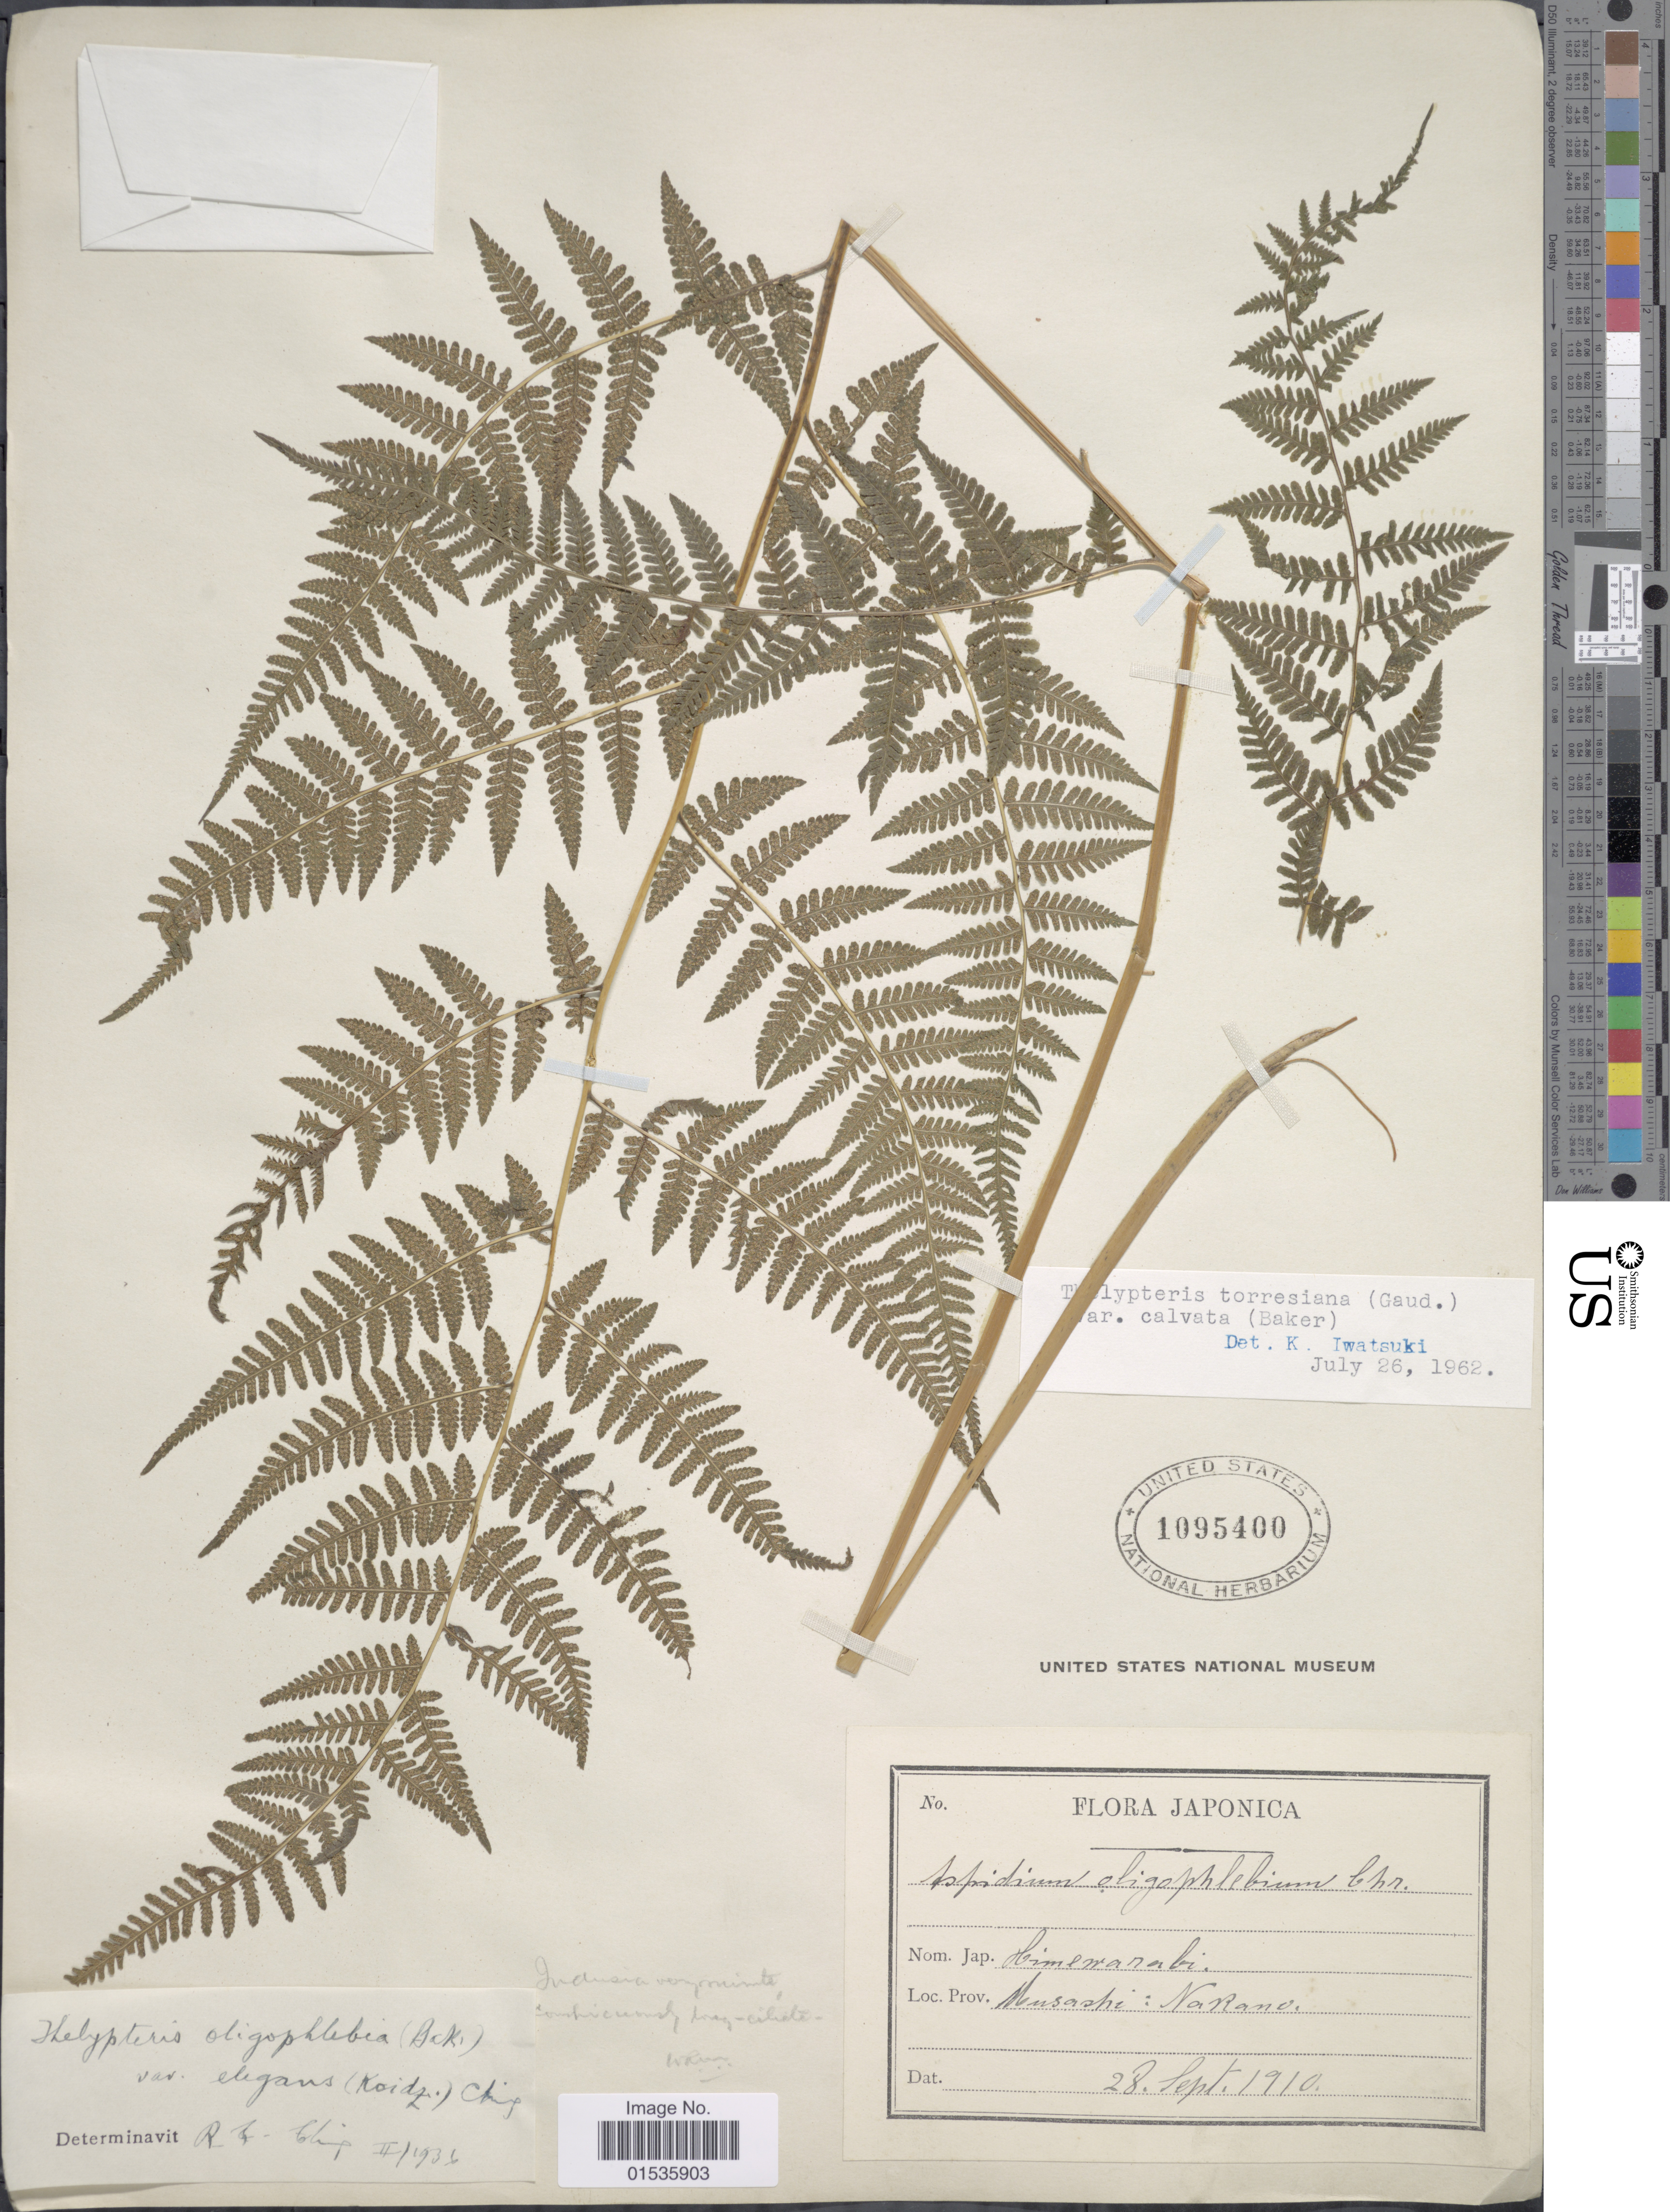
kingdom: Plantae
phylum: Tracheophyta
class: Polypodiopsida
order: Polypodiales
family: Thelypteridaceae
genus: Macrothelypteris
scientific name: Macrothelypteris torresiana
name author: (Gaudich.) Ching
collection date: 1910-09-28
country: Japan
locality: Japonica. Musashi: Nakano.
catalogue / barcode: US 1095400